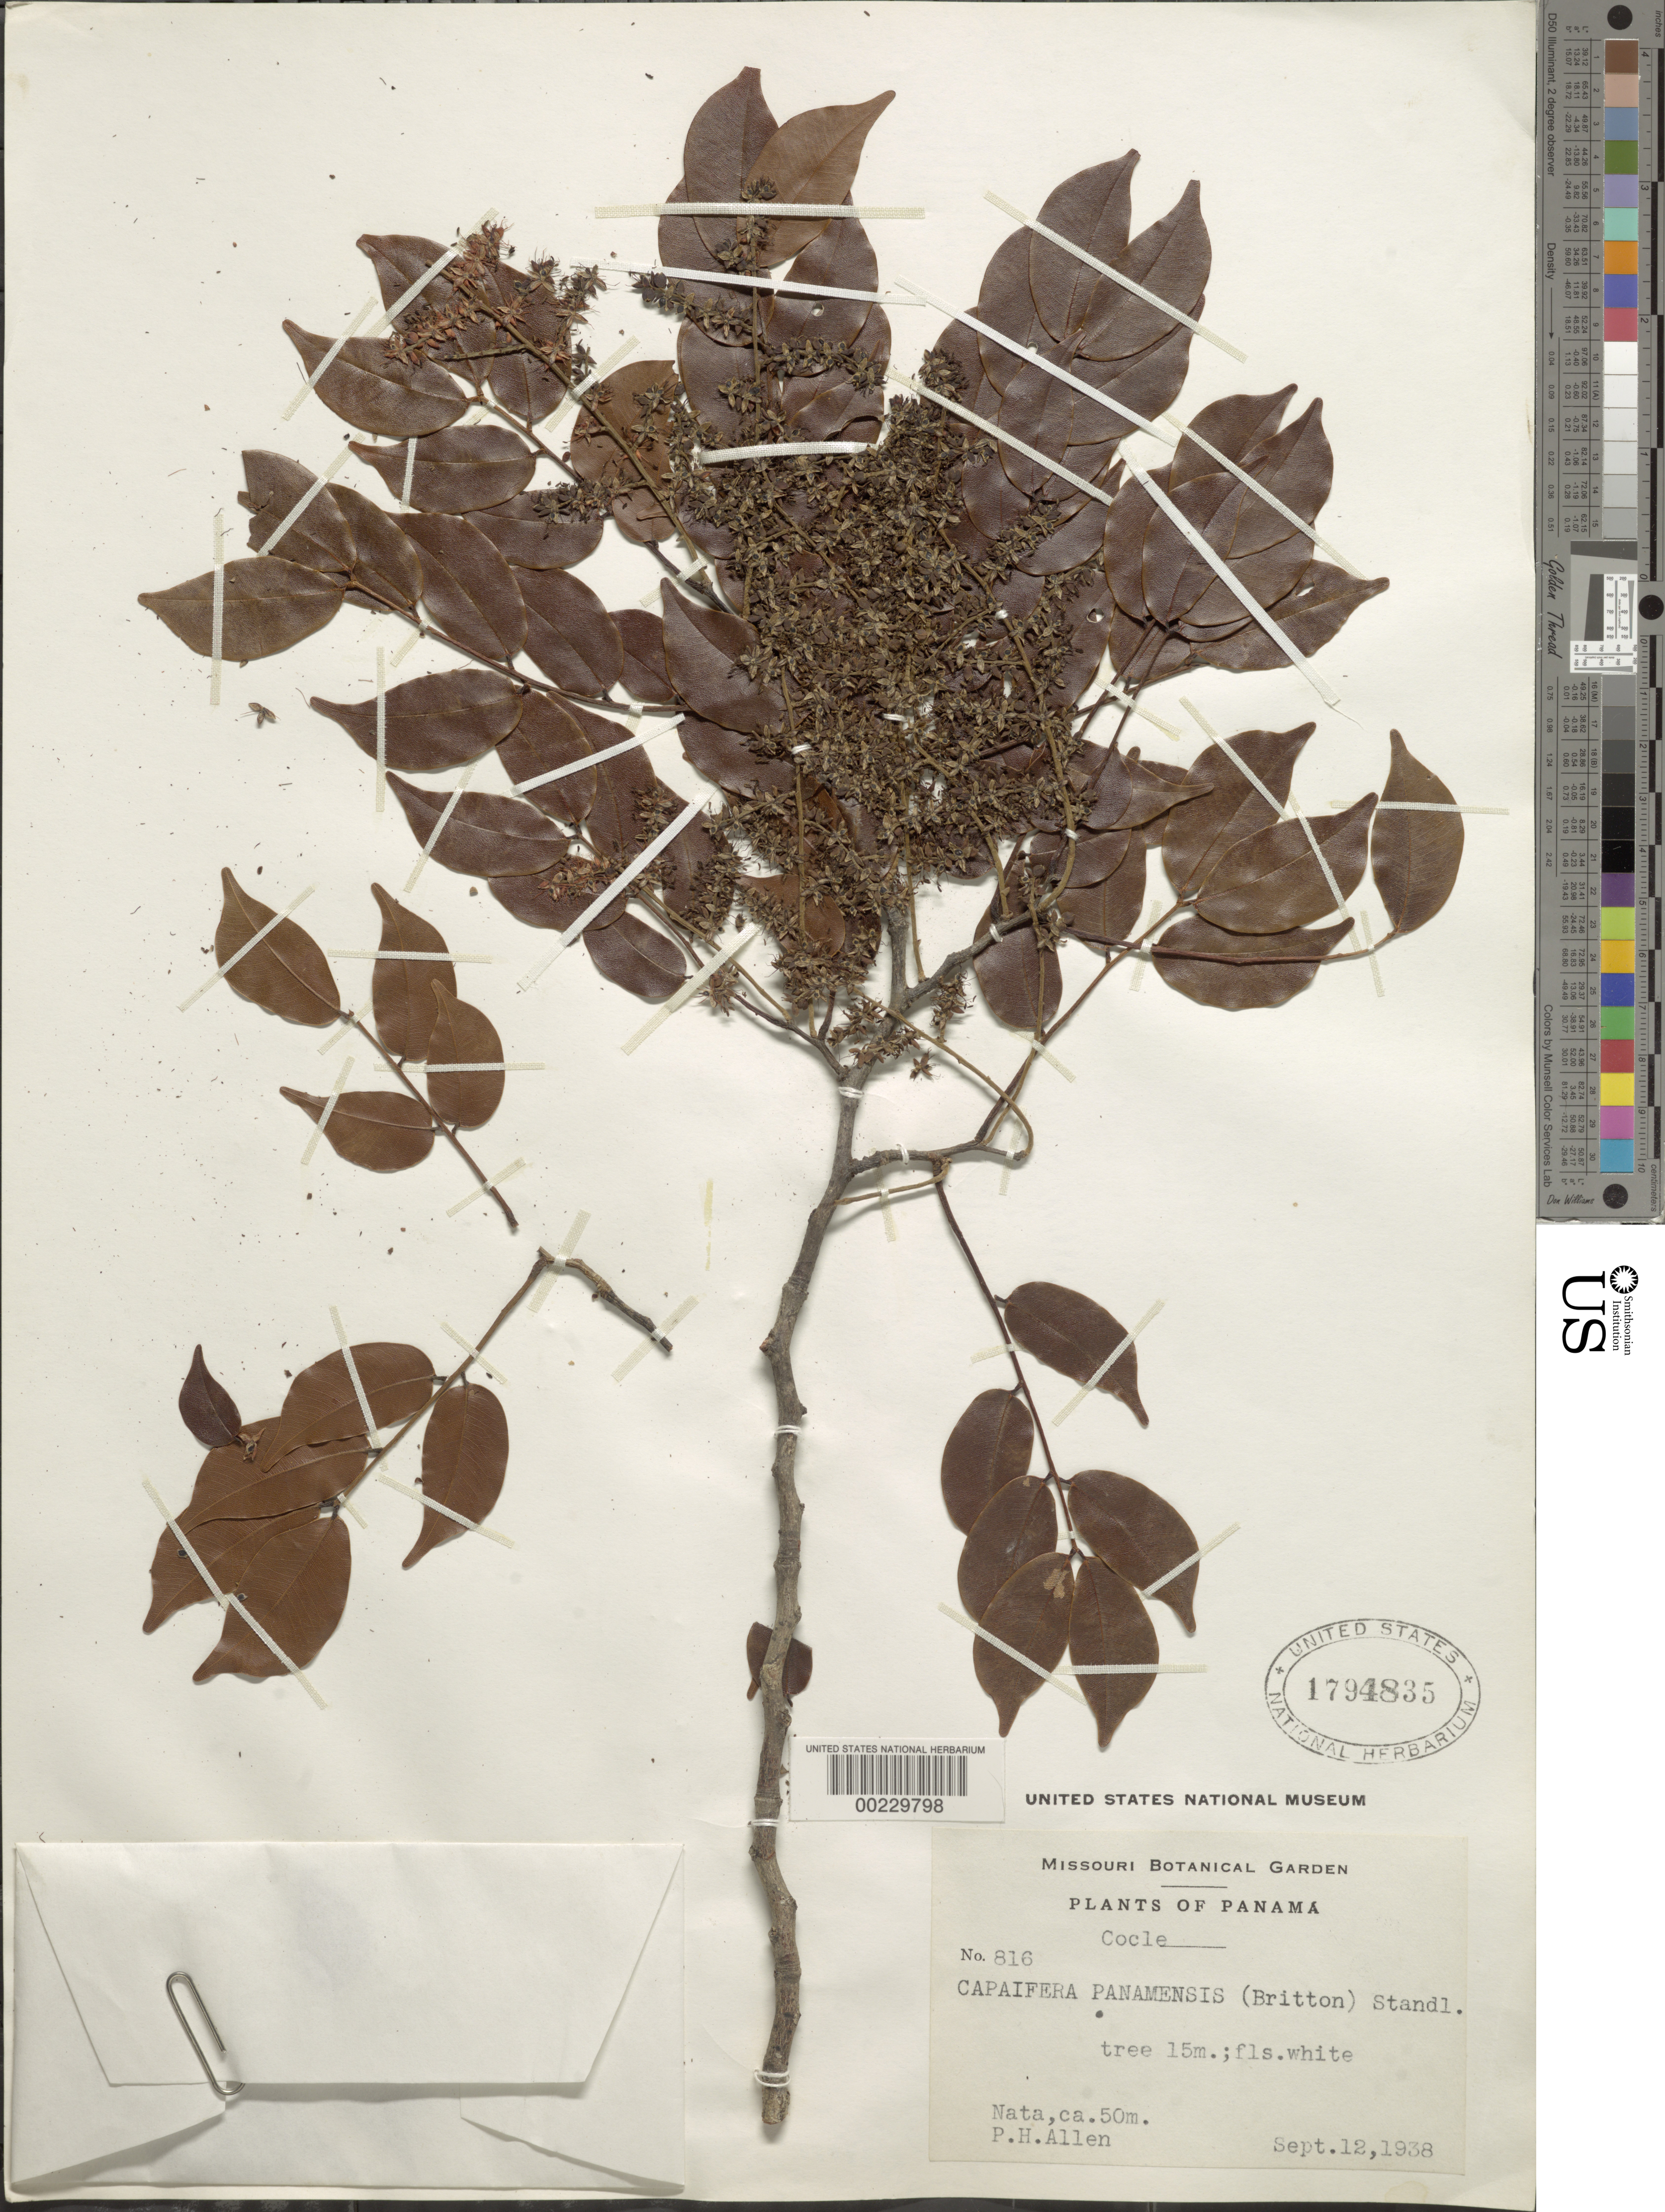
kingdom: Plantae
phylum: Tracheophyta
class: Magnoliopsida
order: Fabales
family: Fabaceae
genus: Copaifera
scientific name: Copaifera panamensis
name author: (Britton) Standl.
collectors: P. H. Allen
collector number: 816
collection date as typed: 12 Sep 1938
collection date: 1938-09-12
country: Panama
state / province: Coclé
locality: Nata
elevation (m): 50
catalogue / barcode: US 1794835